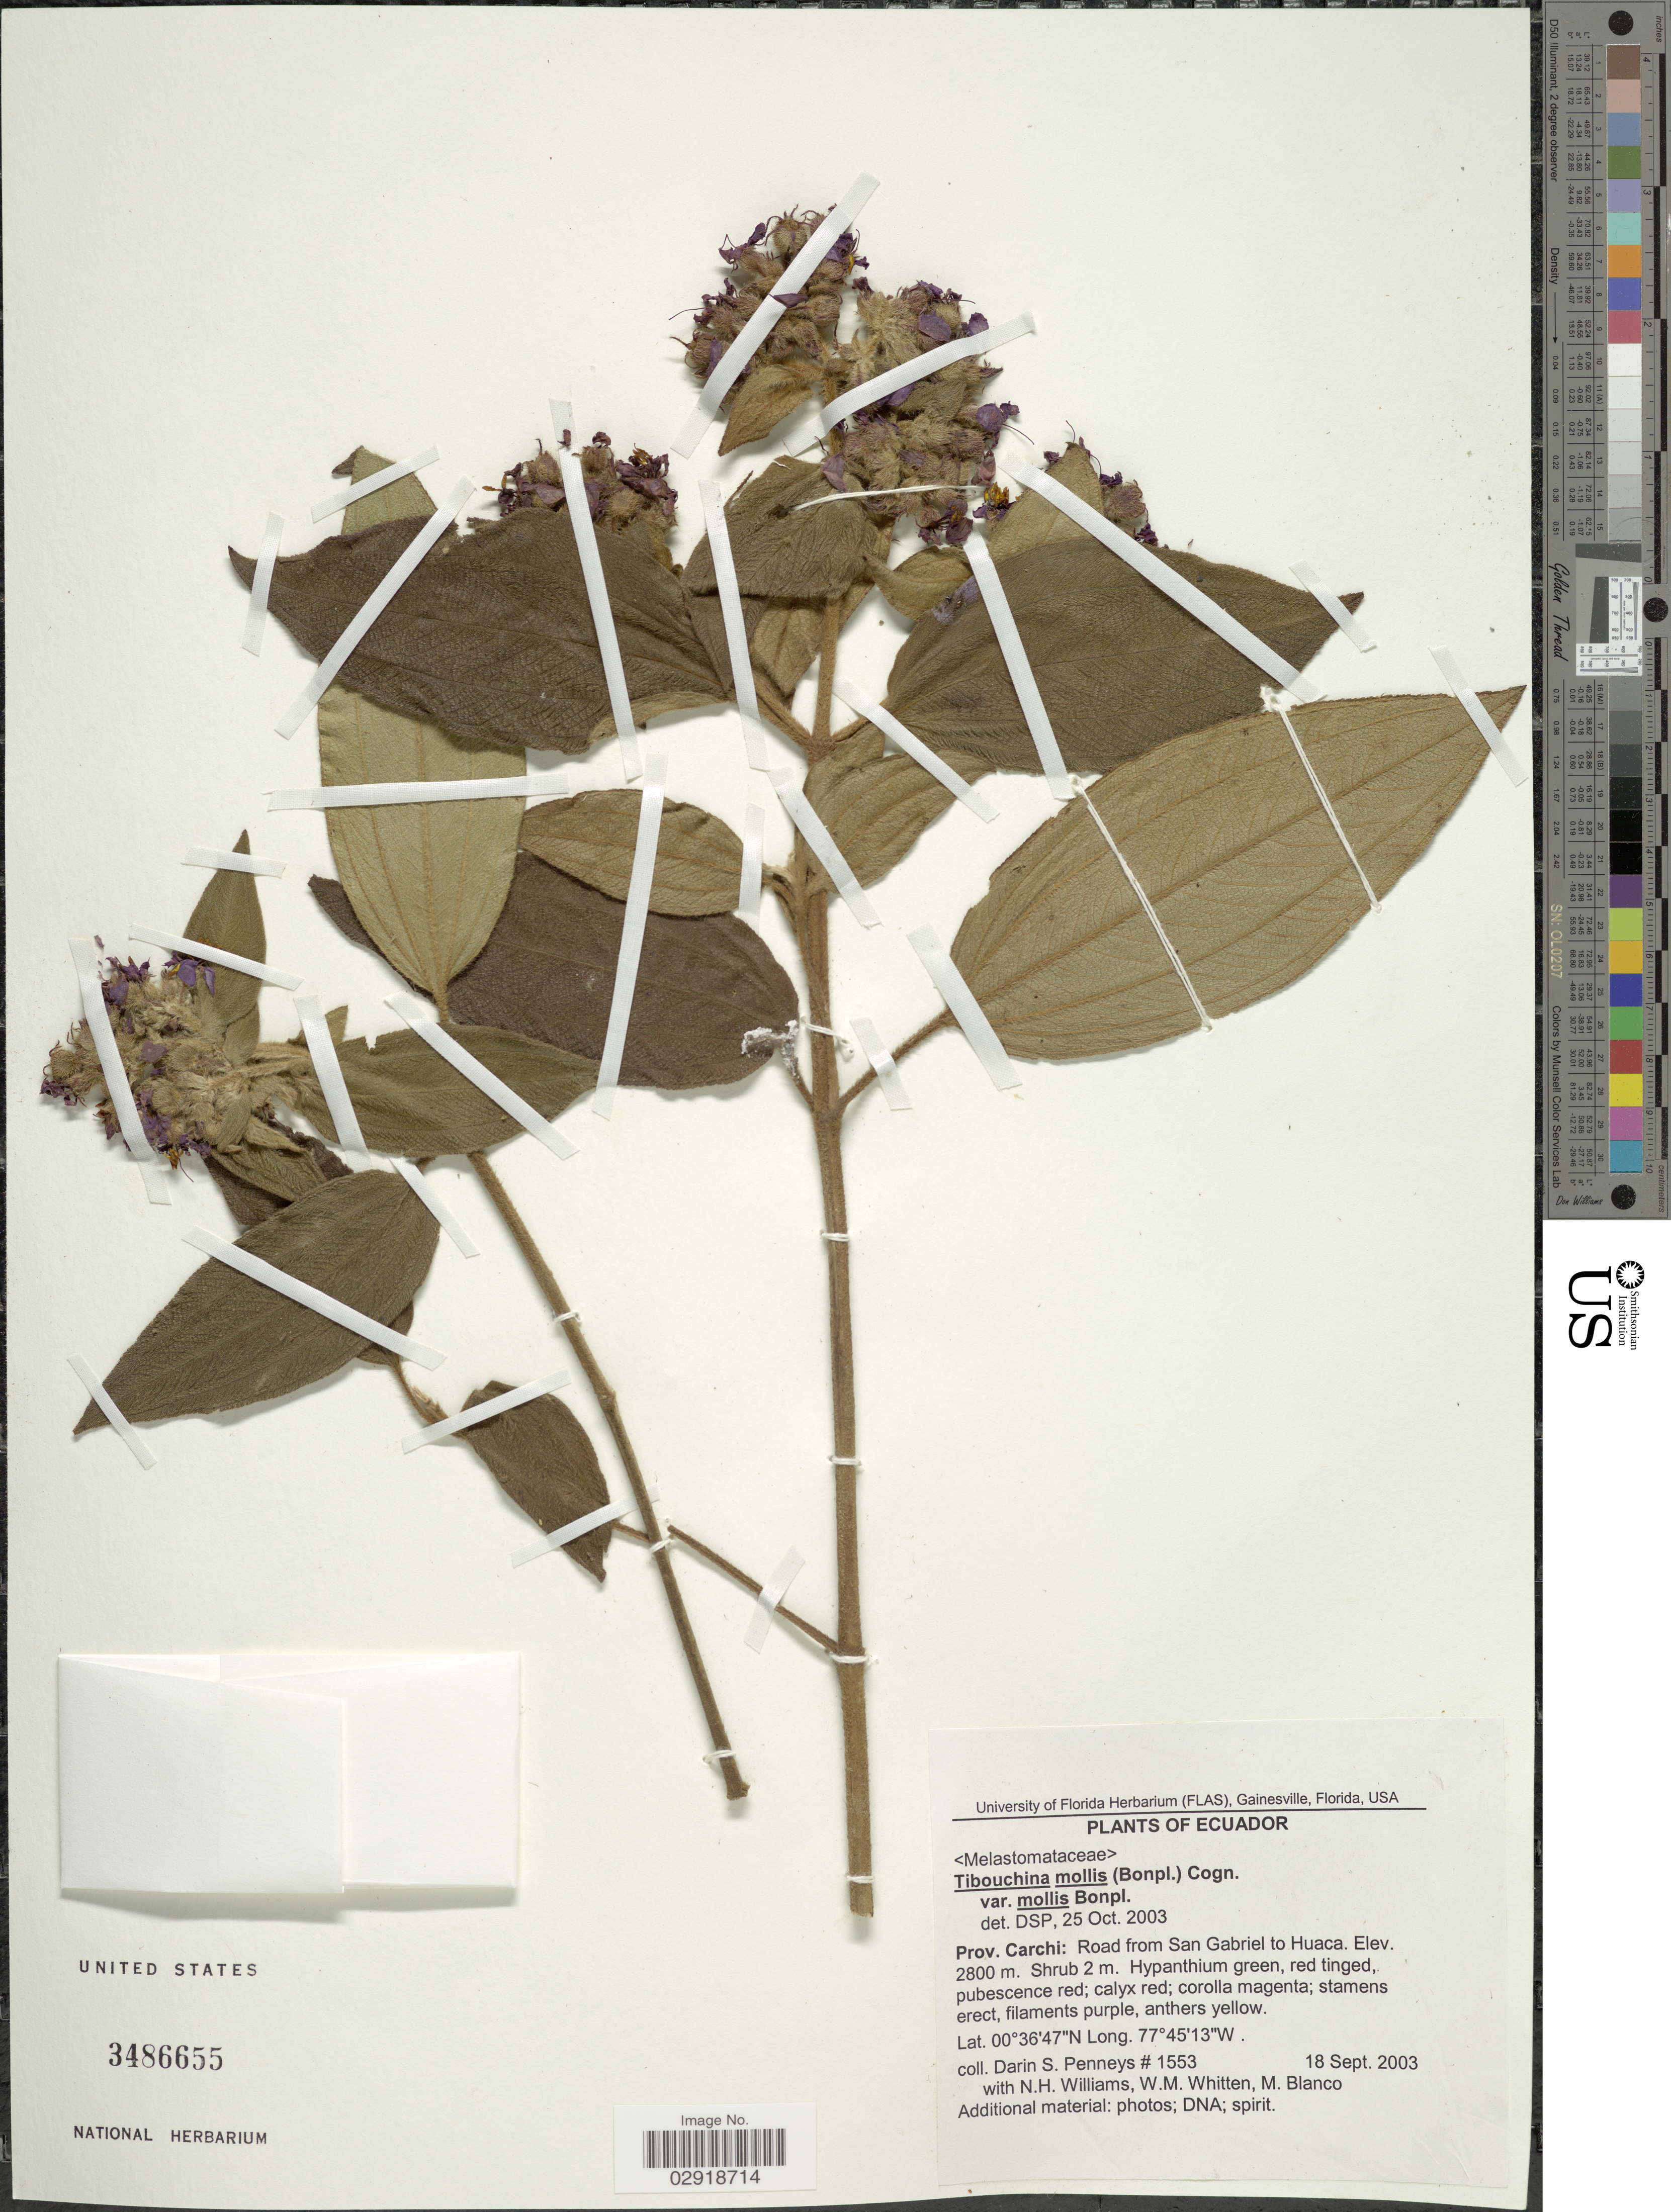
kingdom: Plantae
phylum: Tracheophyta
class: Magnoliopsida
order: Myrtales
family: Melastomataceae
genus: Chaetogastra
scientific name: Chaetogastra mollis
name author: (Bonpl.) DC.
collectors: D. S. Penneys, N. H. Williams, W. M. Whitten & M. Blanco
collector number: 1553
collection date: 2003-09-18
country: Ecuador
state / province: Carchi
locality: Road from San Gabriel to Huaca.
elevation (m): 2800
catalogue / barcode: US 3486655